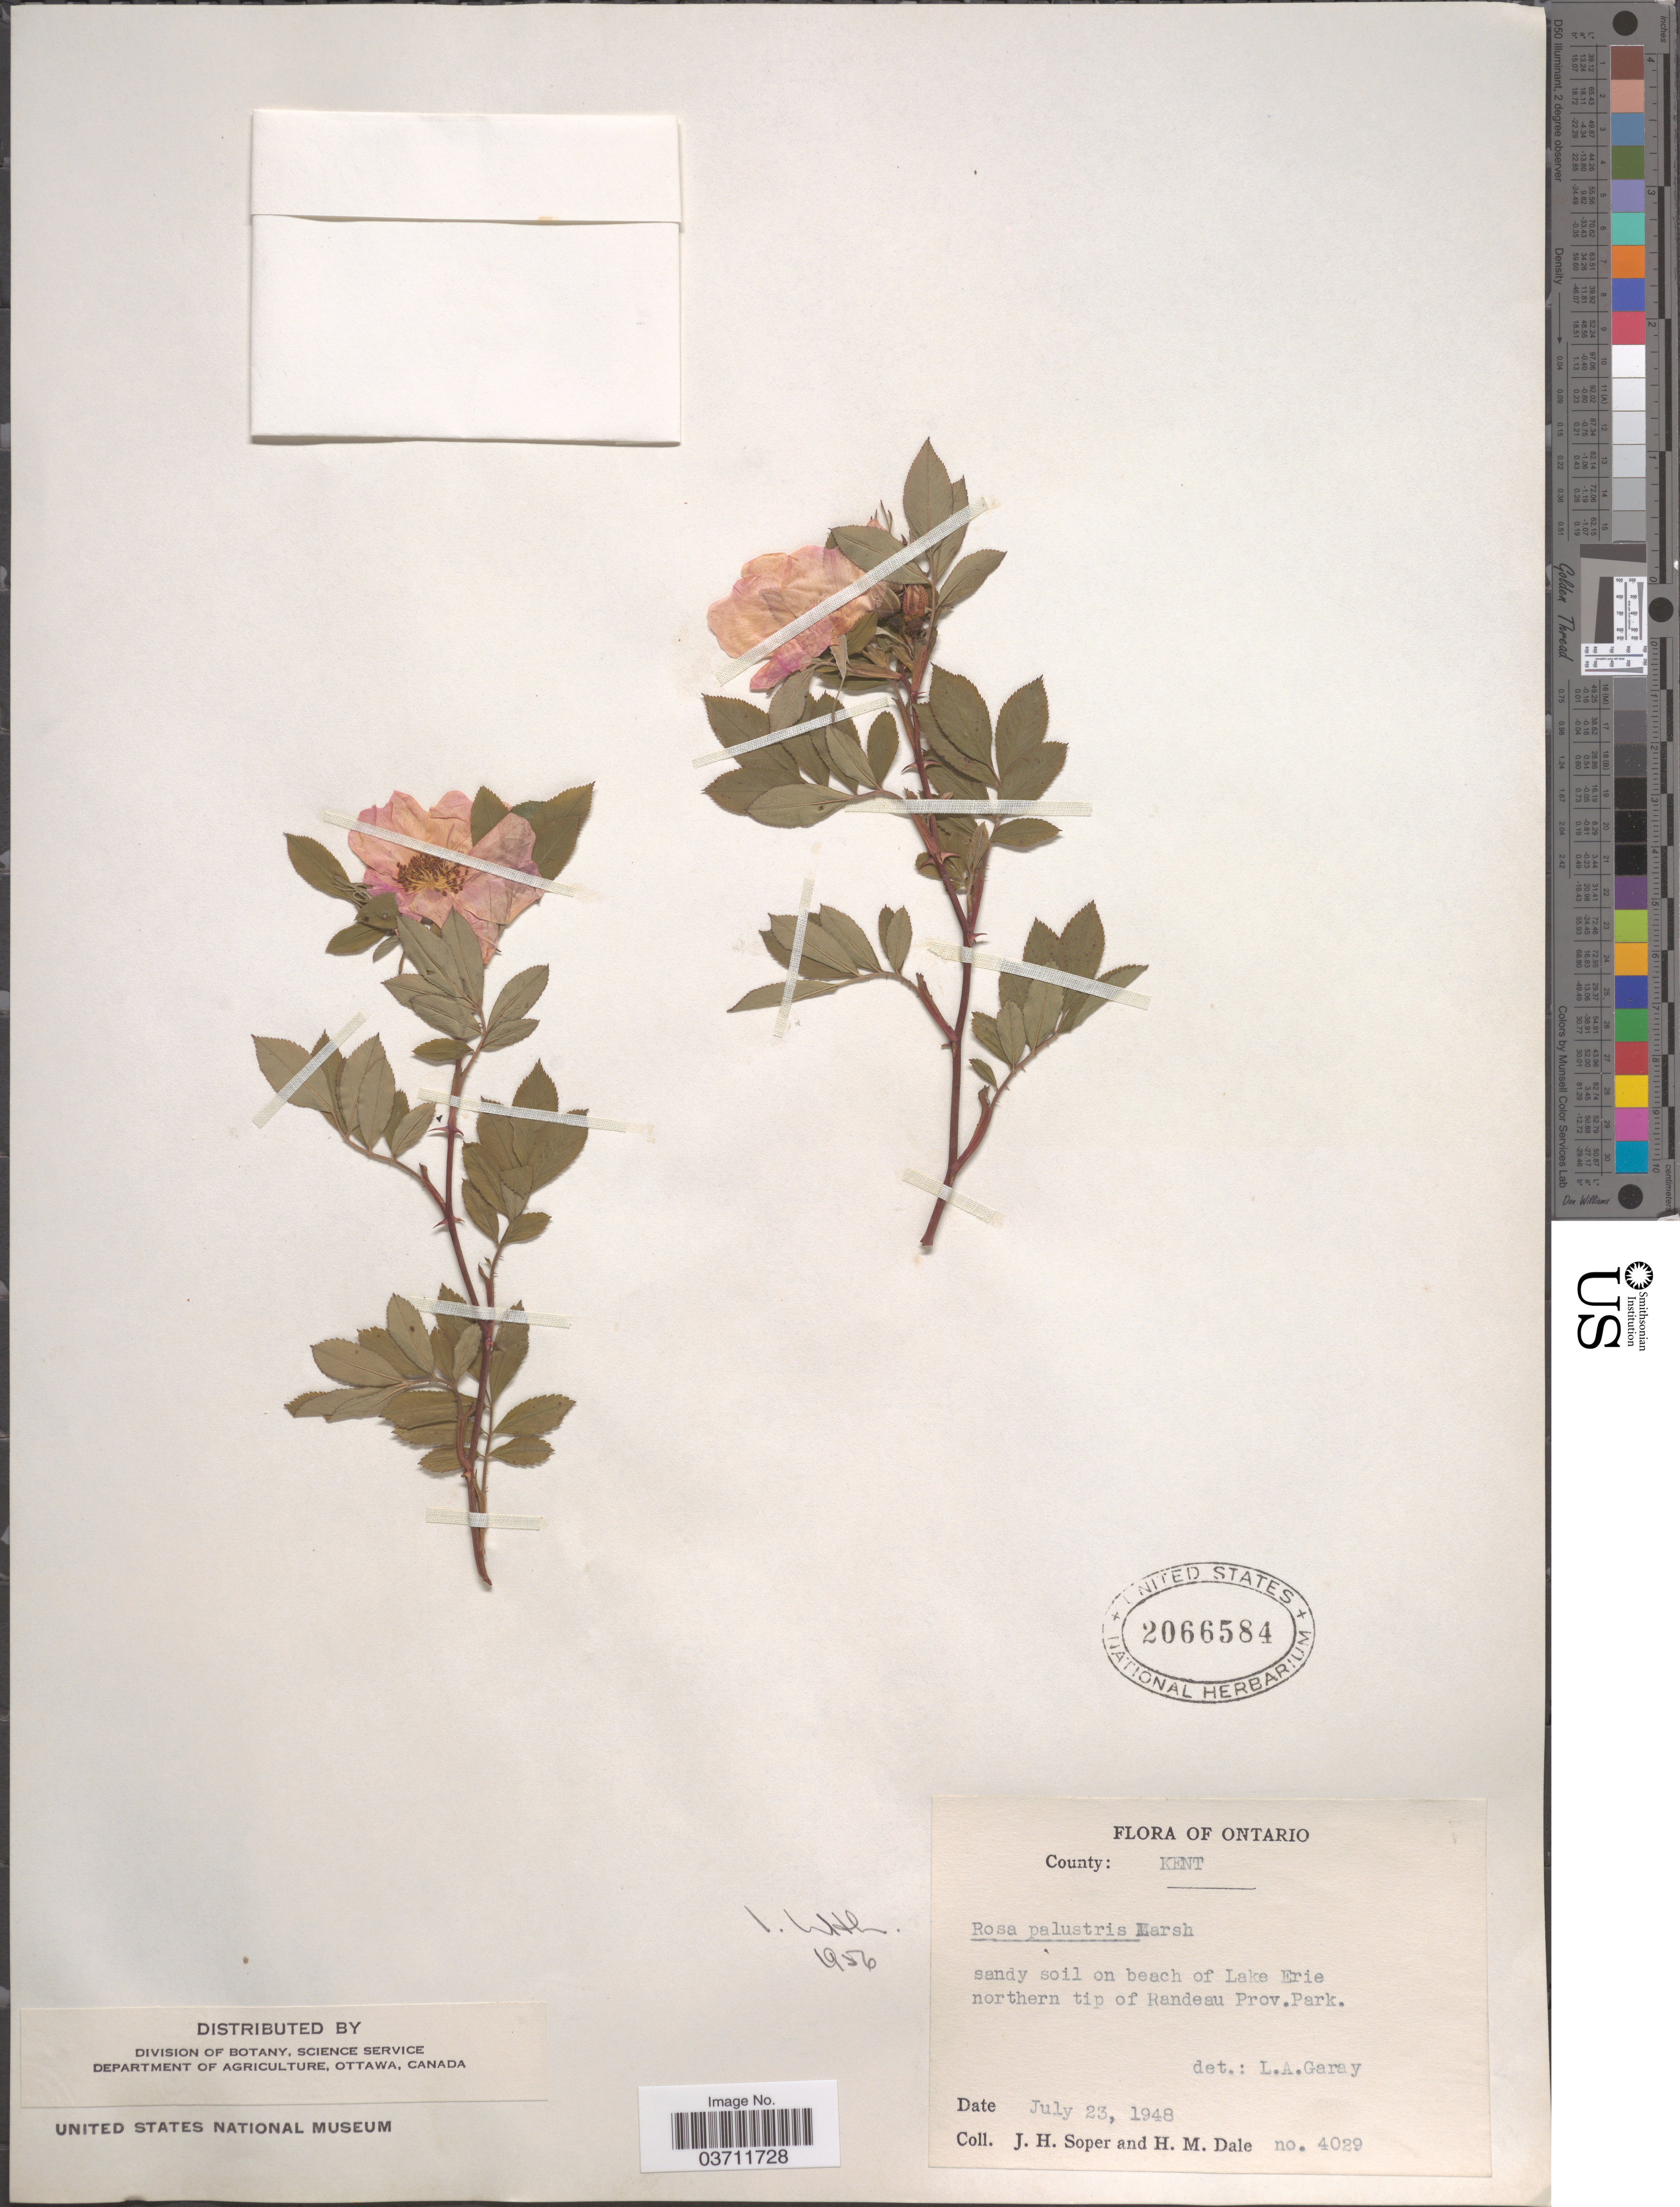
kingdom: Plantae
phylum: Tracheophyta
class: Magnoliopsida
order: Rosales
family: Rosaceae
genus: Rosa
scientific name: Rosa palustris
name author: Marshall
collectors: J. H. Soper & H. M. Dale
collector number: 4029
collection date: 1948-07-23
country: Canada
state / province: Ontario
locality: County: Kent. Beach of Lake Erie northern tip of Randeau Prov. Park.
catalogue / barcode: US 2066584